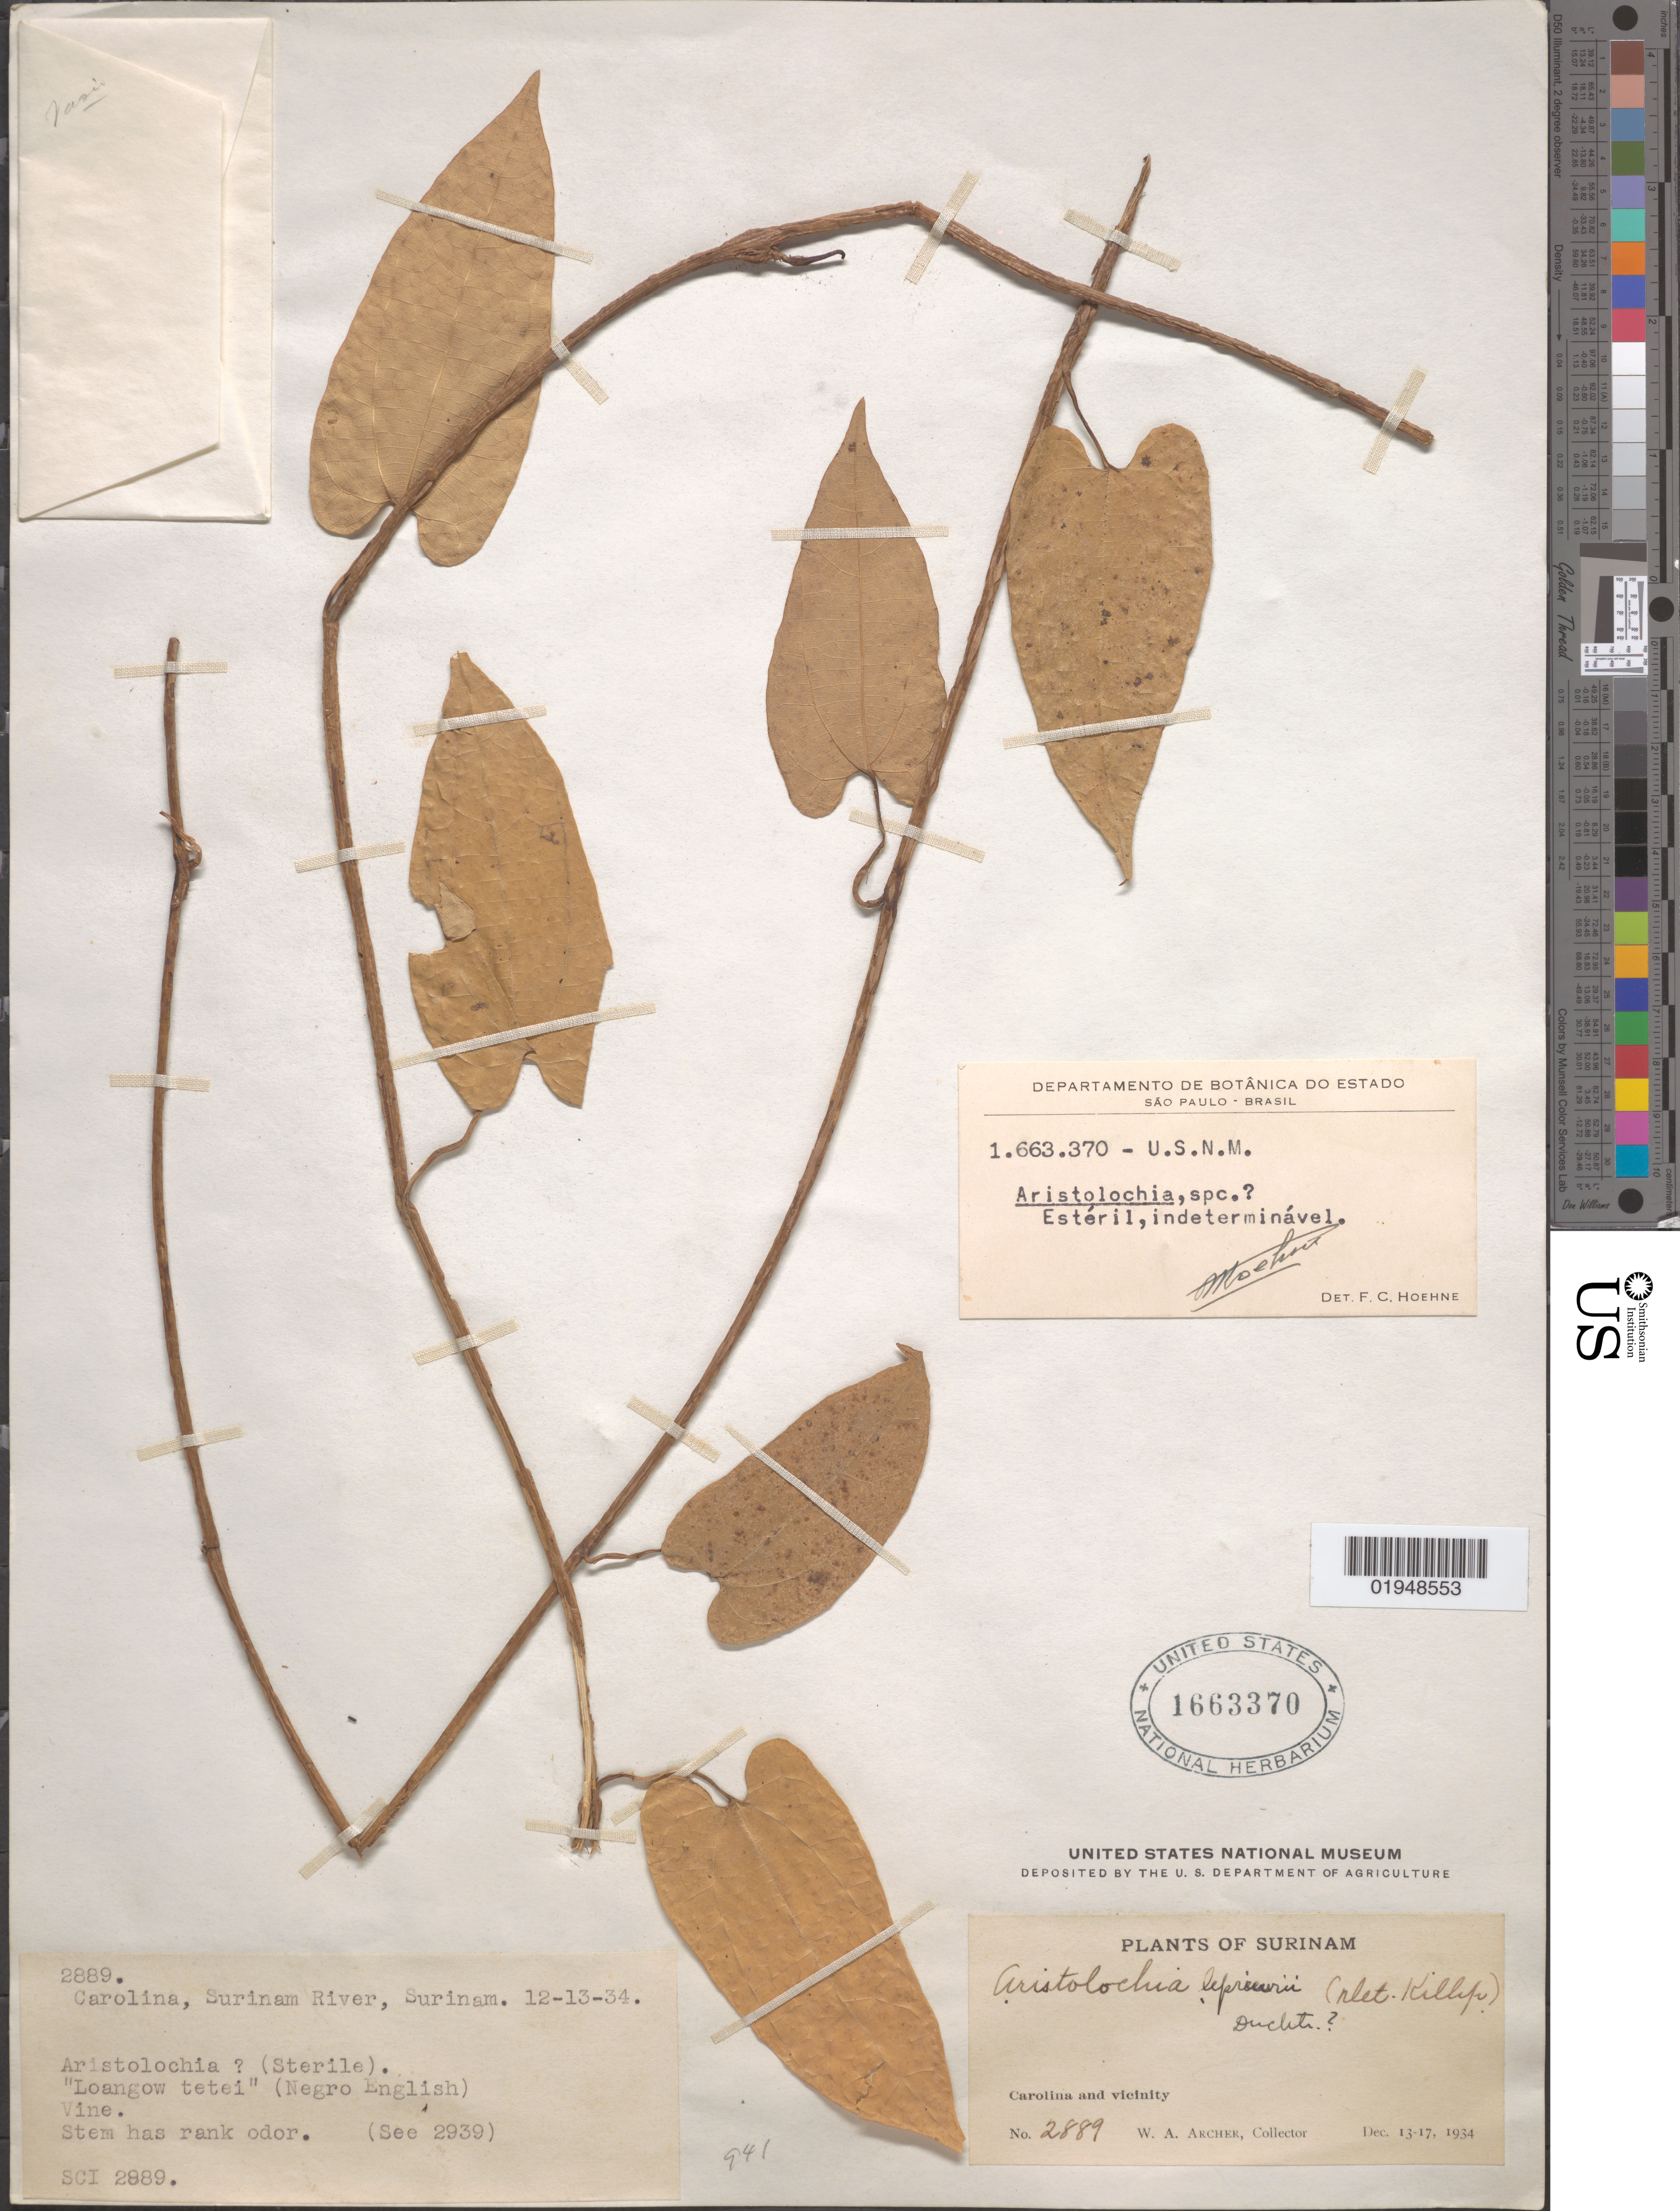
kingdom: Plantae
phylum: Tracheophyta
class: Magnoliopsida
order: Piperales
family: Aristolochiaceae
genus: Aristolochia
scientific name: Aristolochia leprieurii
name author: Duch.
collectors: W. A. Archer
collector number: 2889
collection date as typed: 13-Dec-34 to 17-Dec-34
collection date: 1934-12-13/1934-12-17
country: Suriname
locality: Carolina and vicinity, Surinam River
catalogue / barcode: US 1663370